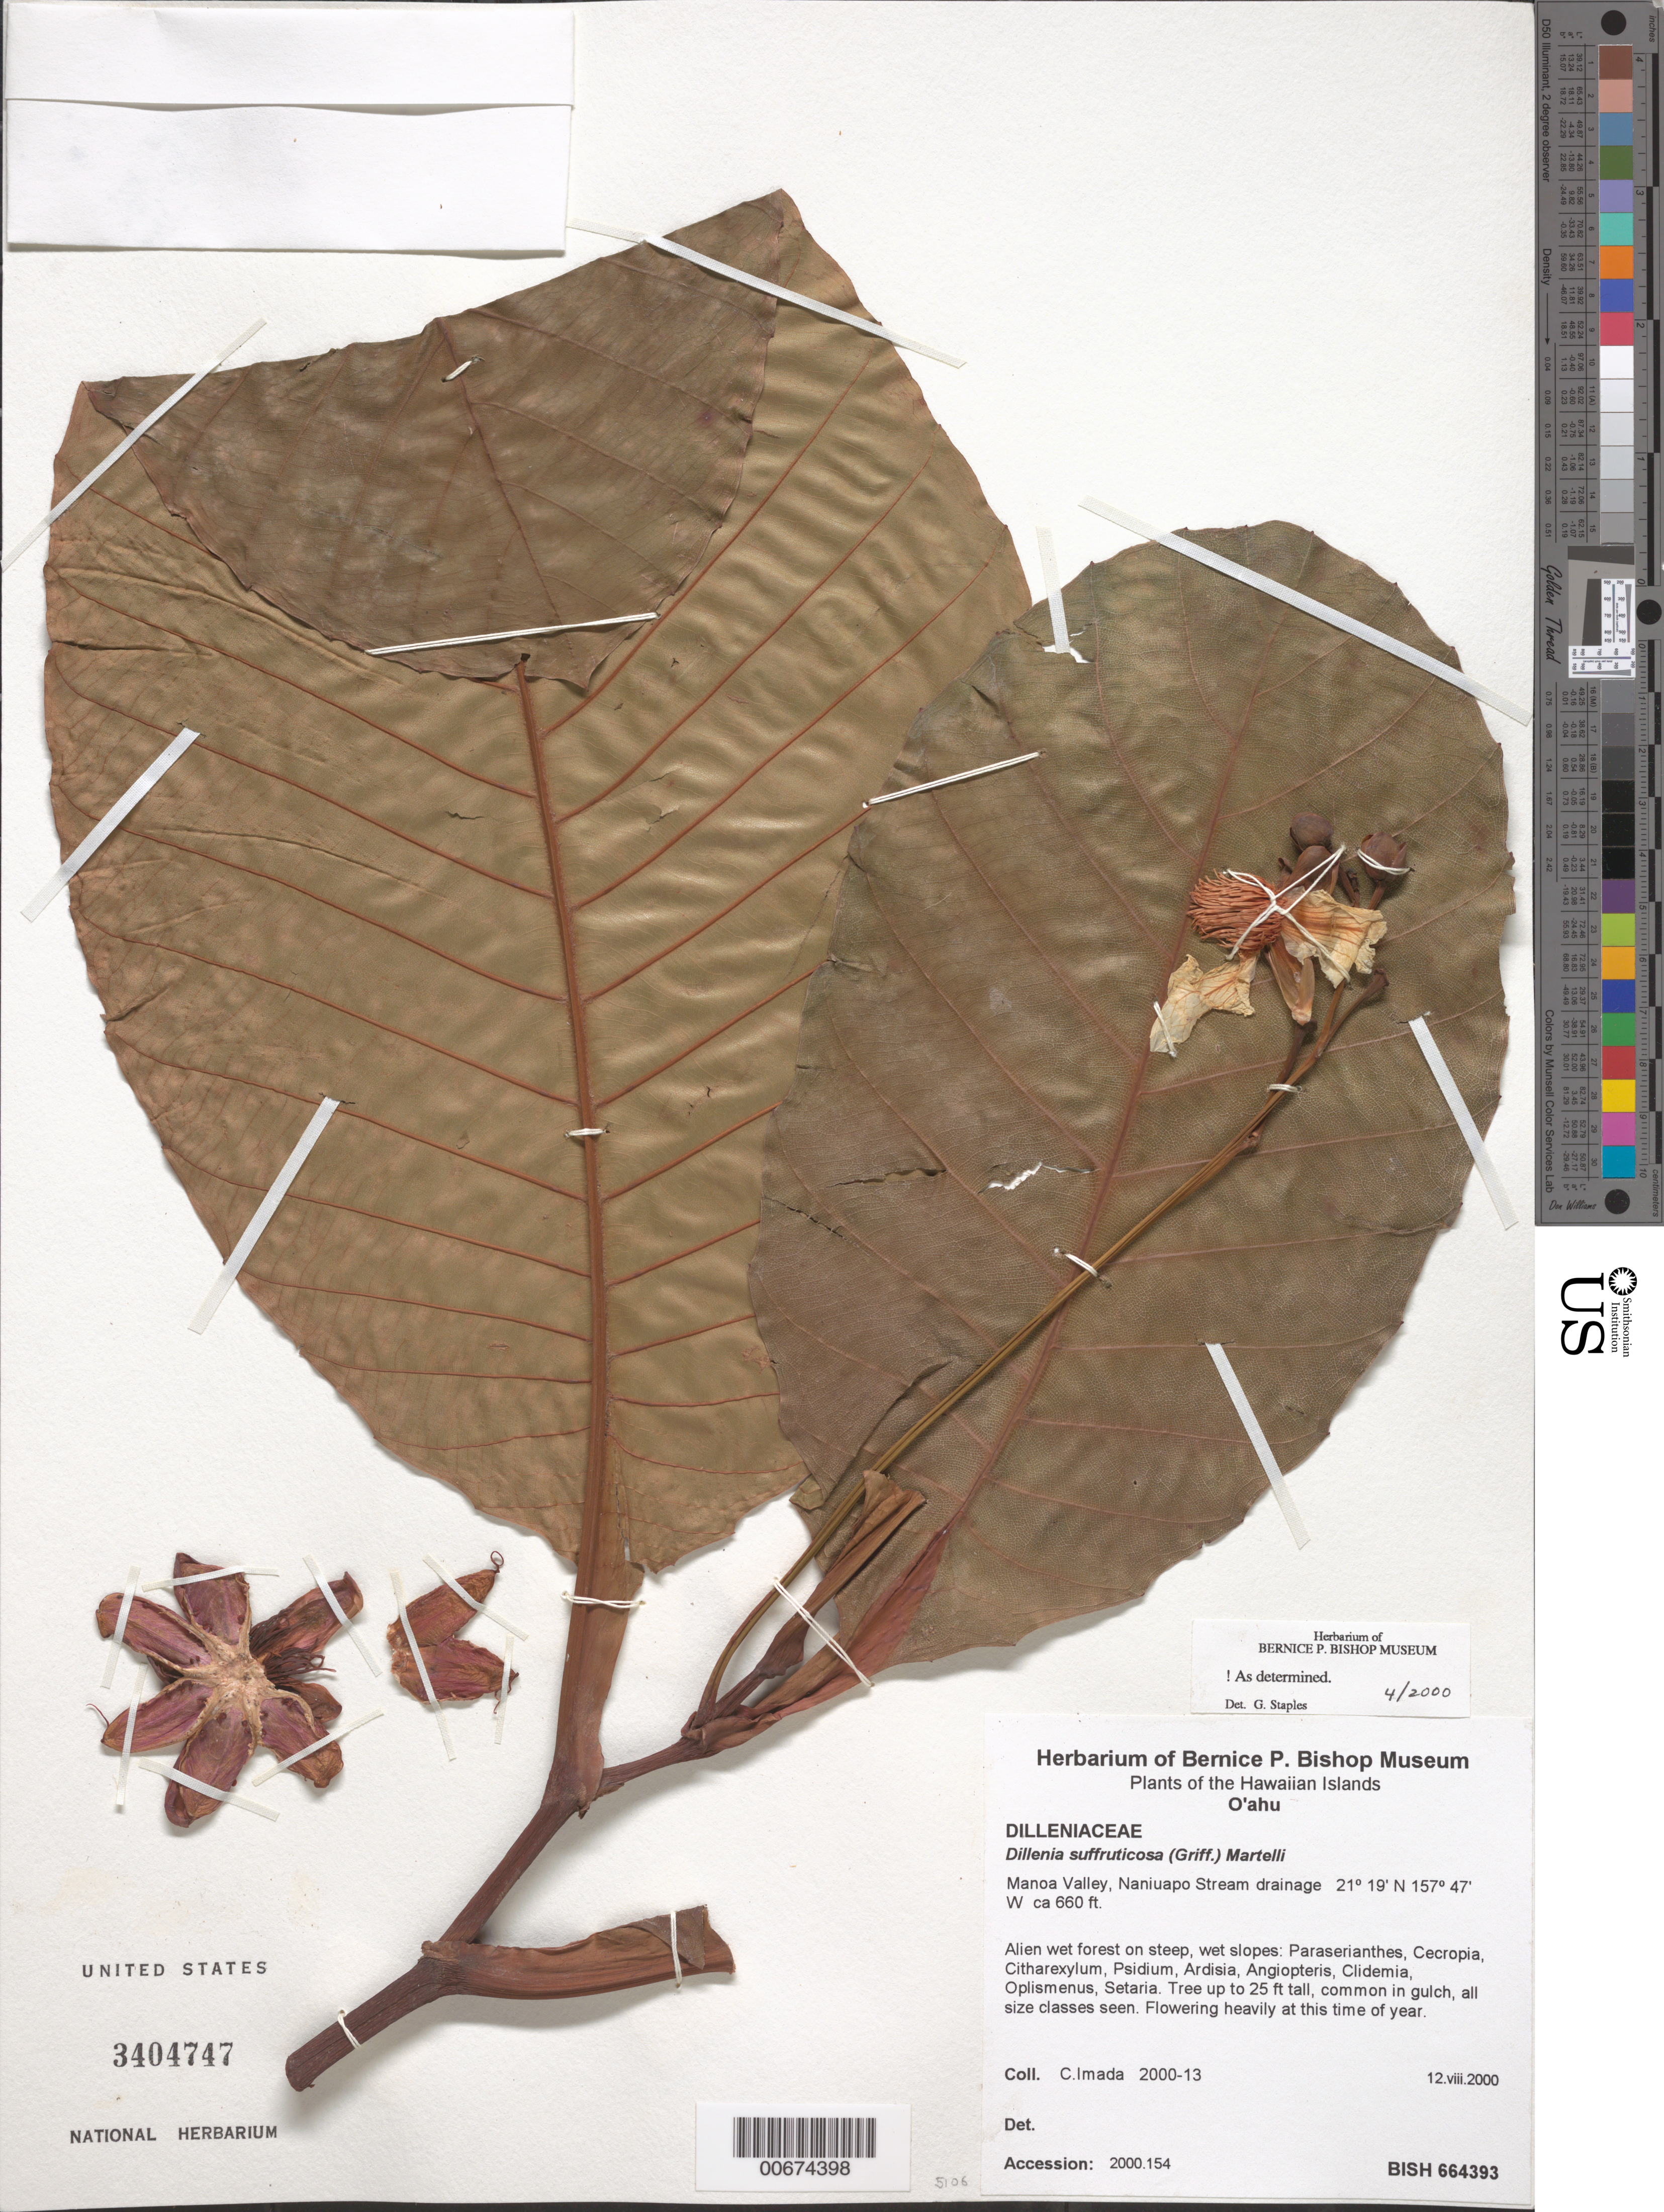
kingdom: Plantae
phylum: Tracheophyta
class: Magnoliopsida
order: Dilleniales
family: Dilleniaceae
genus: Dillenia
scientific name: Dillenia suffruticosa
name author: (Griff. ex Hook. f. & Thomson) Martelli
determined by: Staples, G. W.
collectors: C. Imada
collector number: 2000-13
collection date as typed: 12 Aug 2000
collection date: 2000-08-12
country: United States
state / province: Hawaii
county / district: Honolulu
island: Oahu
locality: Manoa Valley, Naniuapo Stream drainage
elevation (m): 201.2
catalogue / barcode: US 3404747